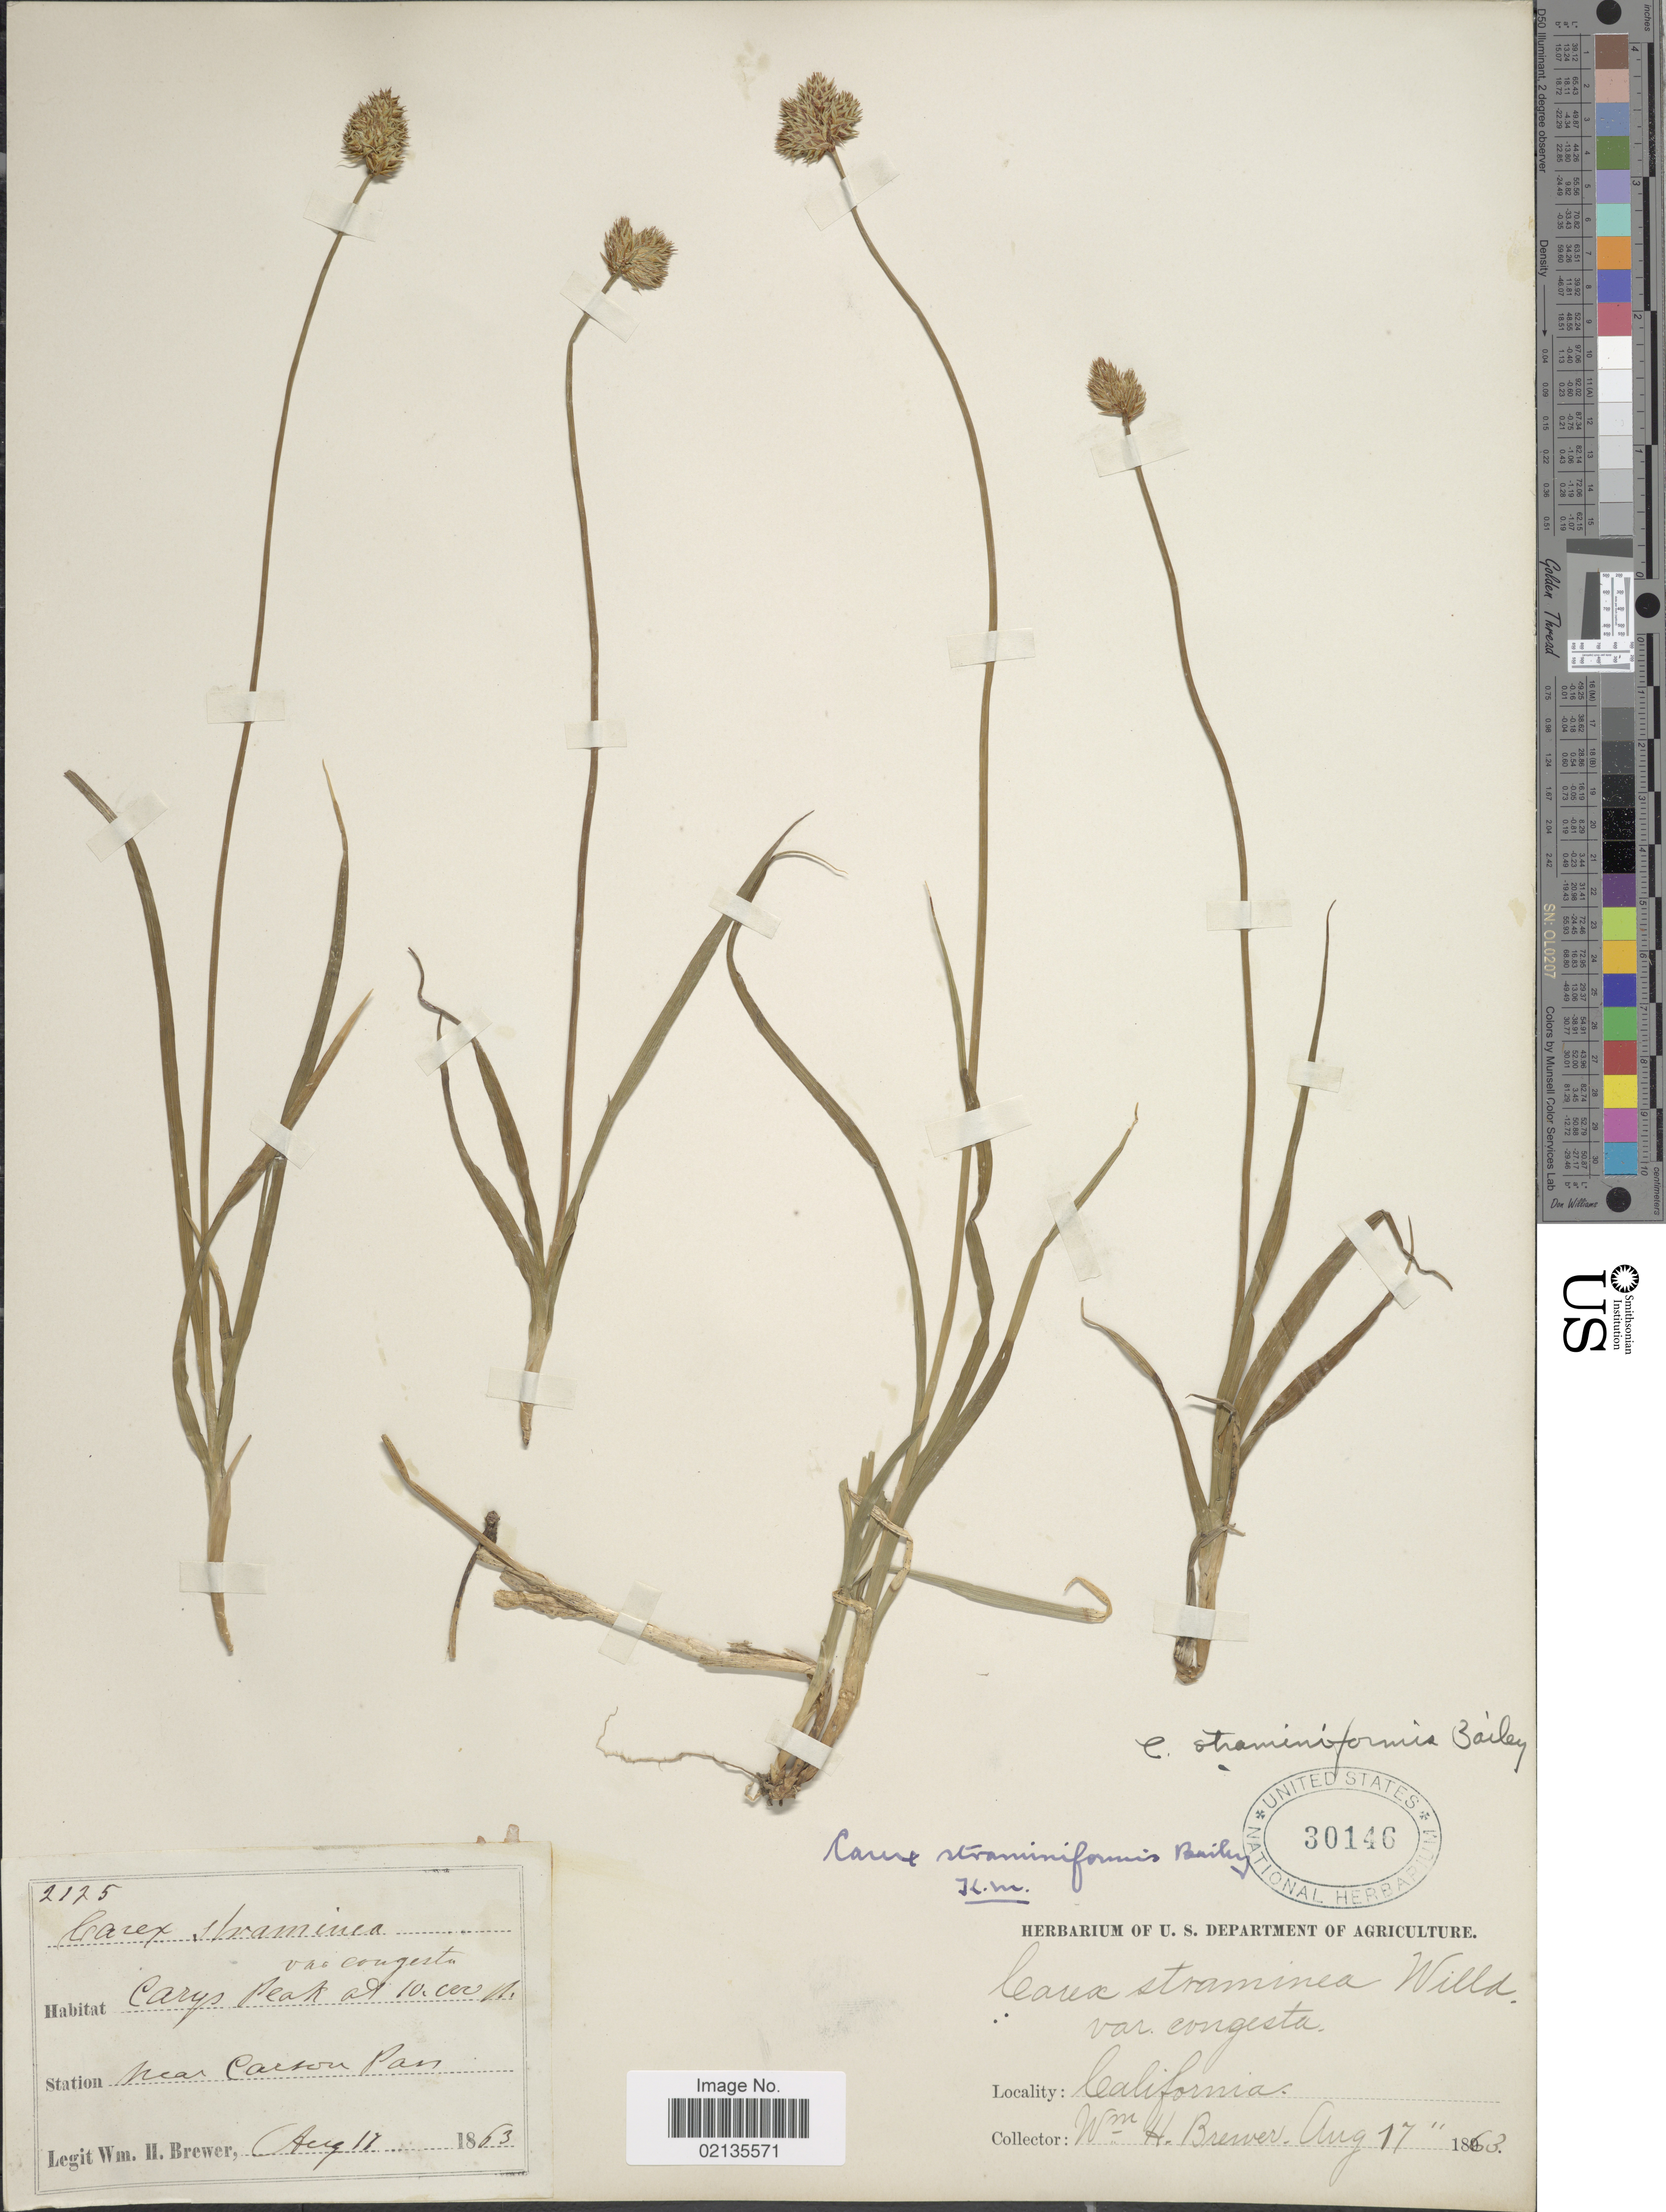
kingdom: Plantae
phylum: Tracheophyta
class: Liliopsida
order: Poales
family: Cyperaceae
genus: Carex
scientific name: Carex straminiformis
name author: L.H. Bailey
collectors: W. H. Brewer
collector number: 2125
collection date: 1863-08-17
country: United States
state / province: California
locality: Near Carson Pass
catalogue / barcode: US 30146